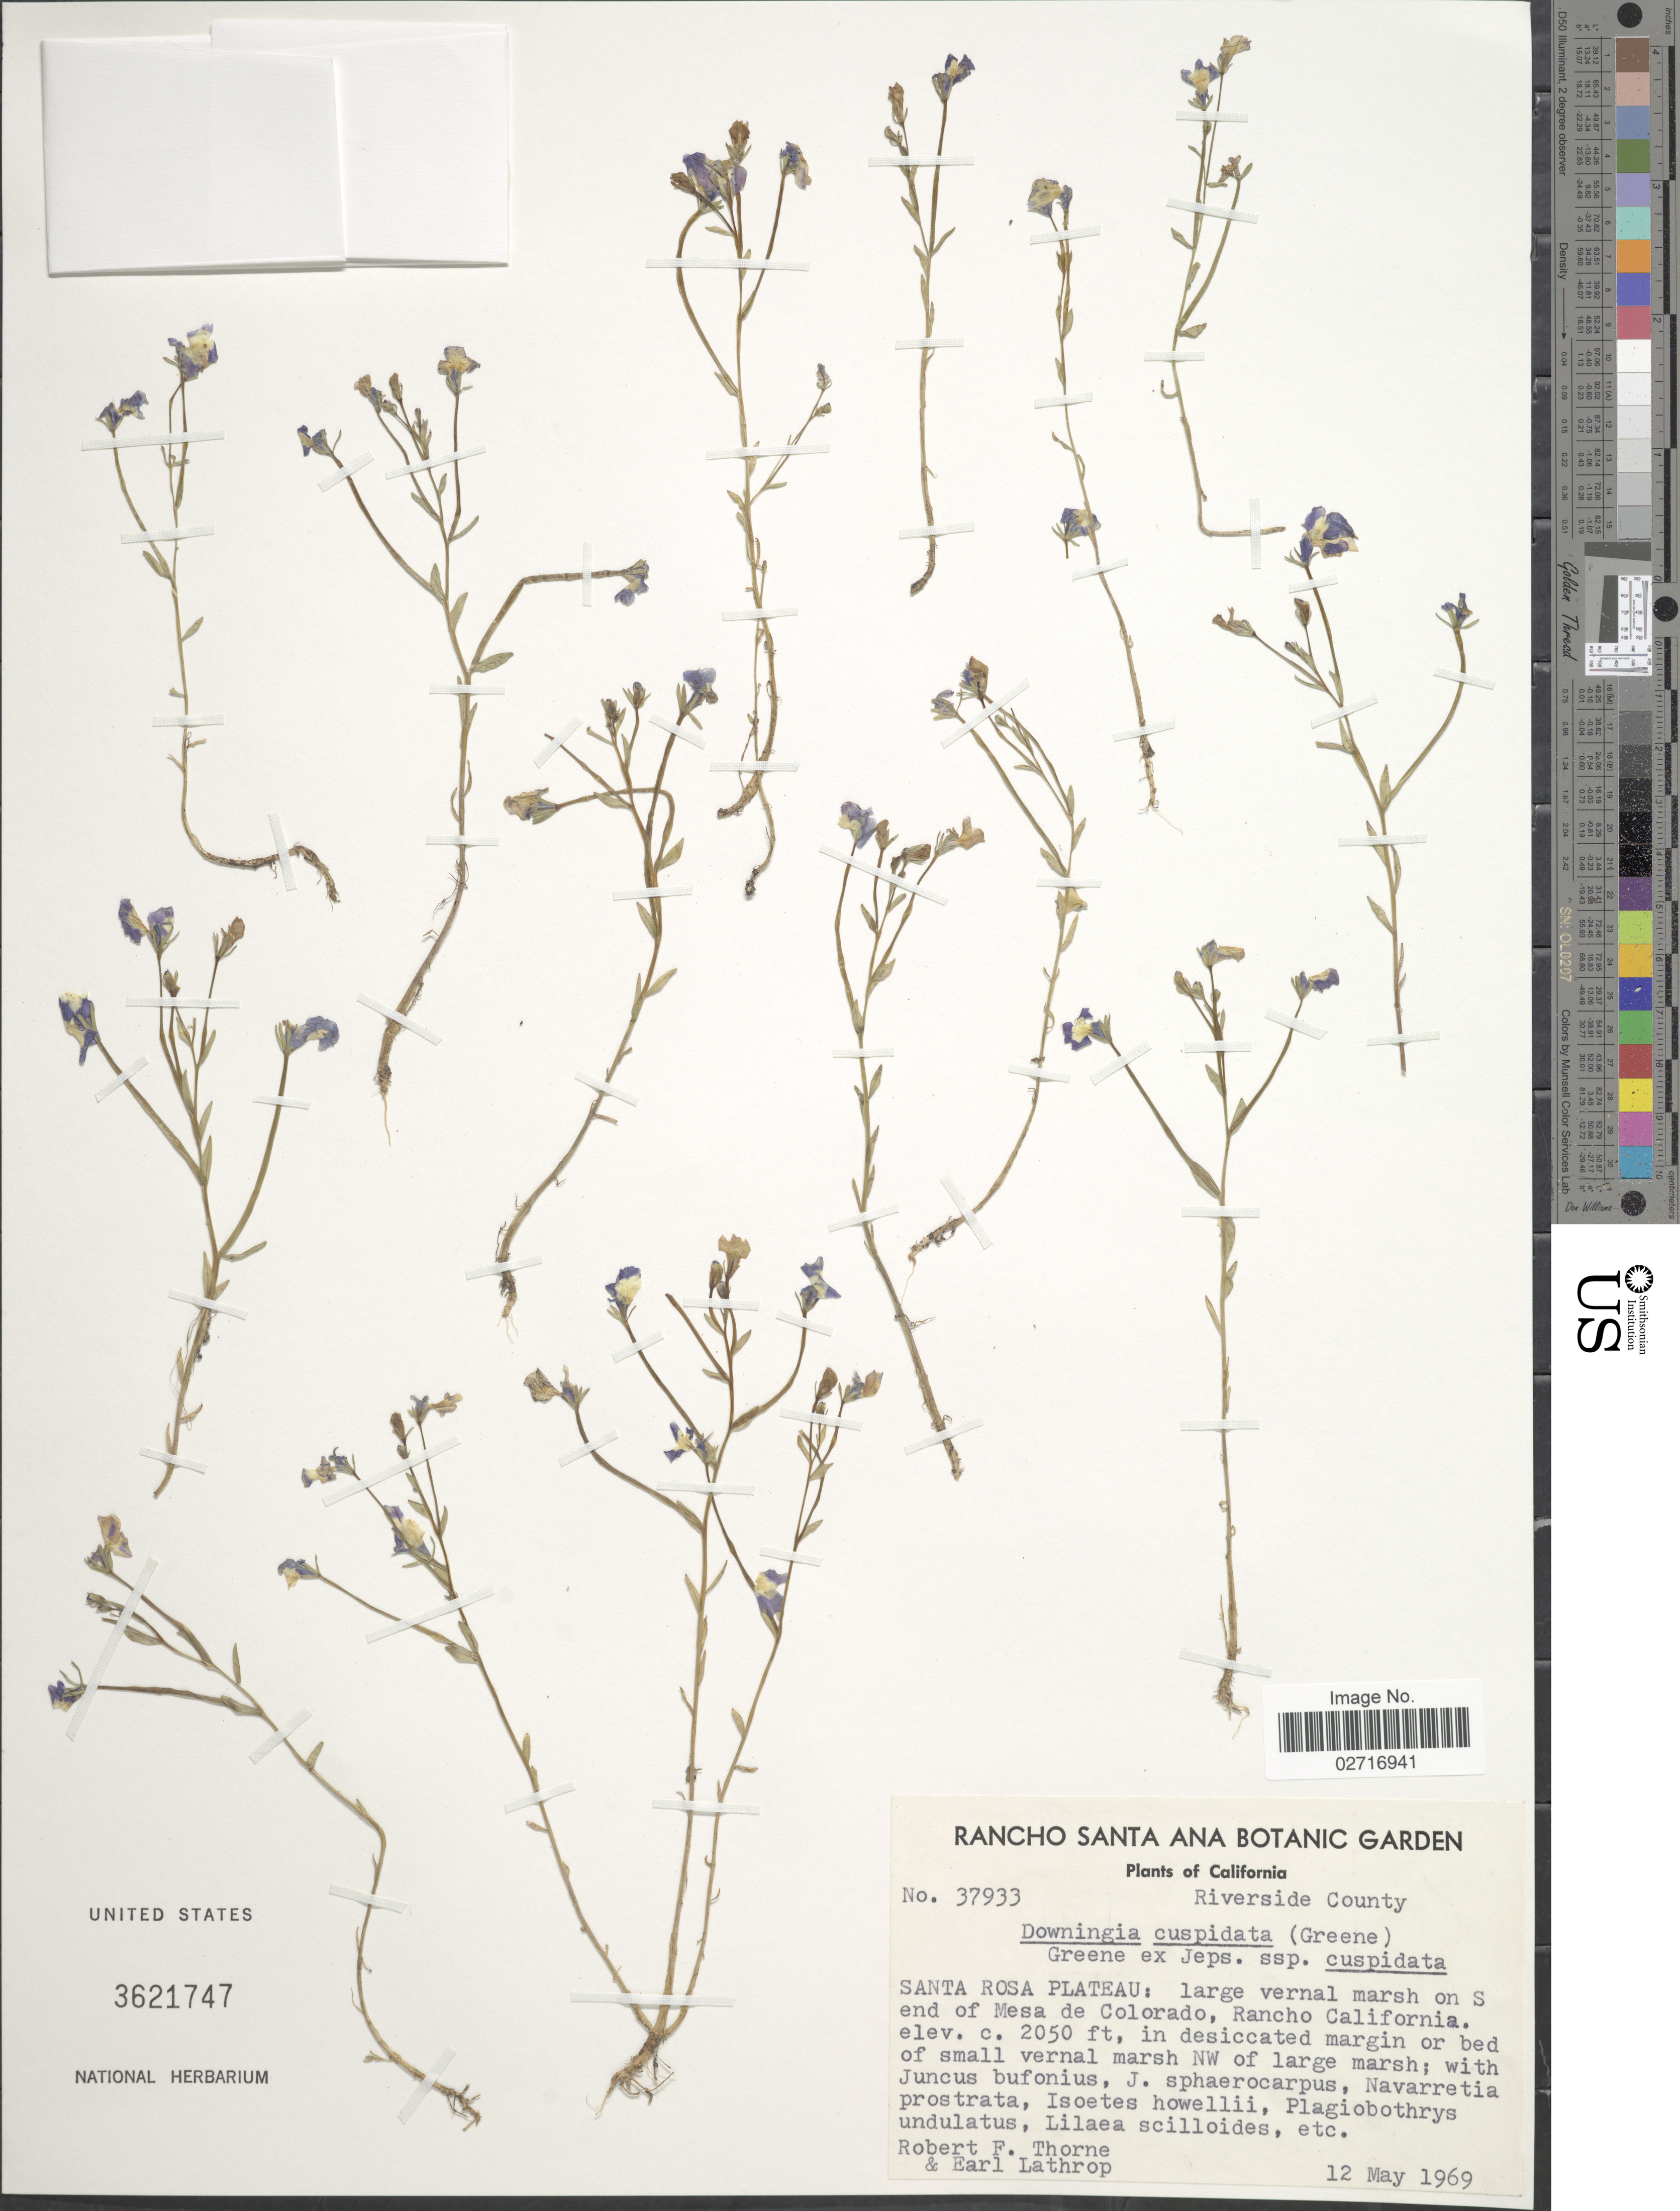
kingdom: Plantae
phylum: Tracheophyta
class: Magnoliopsida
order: Asterales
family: Campanulaceae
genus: Downingia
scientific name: Downingia cuspidata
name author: (Greene) Rattan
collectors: R. F. Thorne & E. W. Lathrop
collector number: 37933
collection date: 1969-05-12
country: United States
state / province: California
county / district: Riverside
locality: Riverside County. Santa Rosa Plateau: large vernal marsh on S end of Mesa de Colorado, Rancho California, in desiccated margin or bed of small vernal marsh NW of large marsh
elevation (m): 625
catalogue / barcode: US 3621747